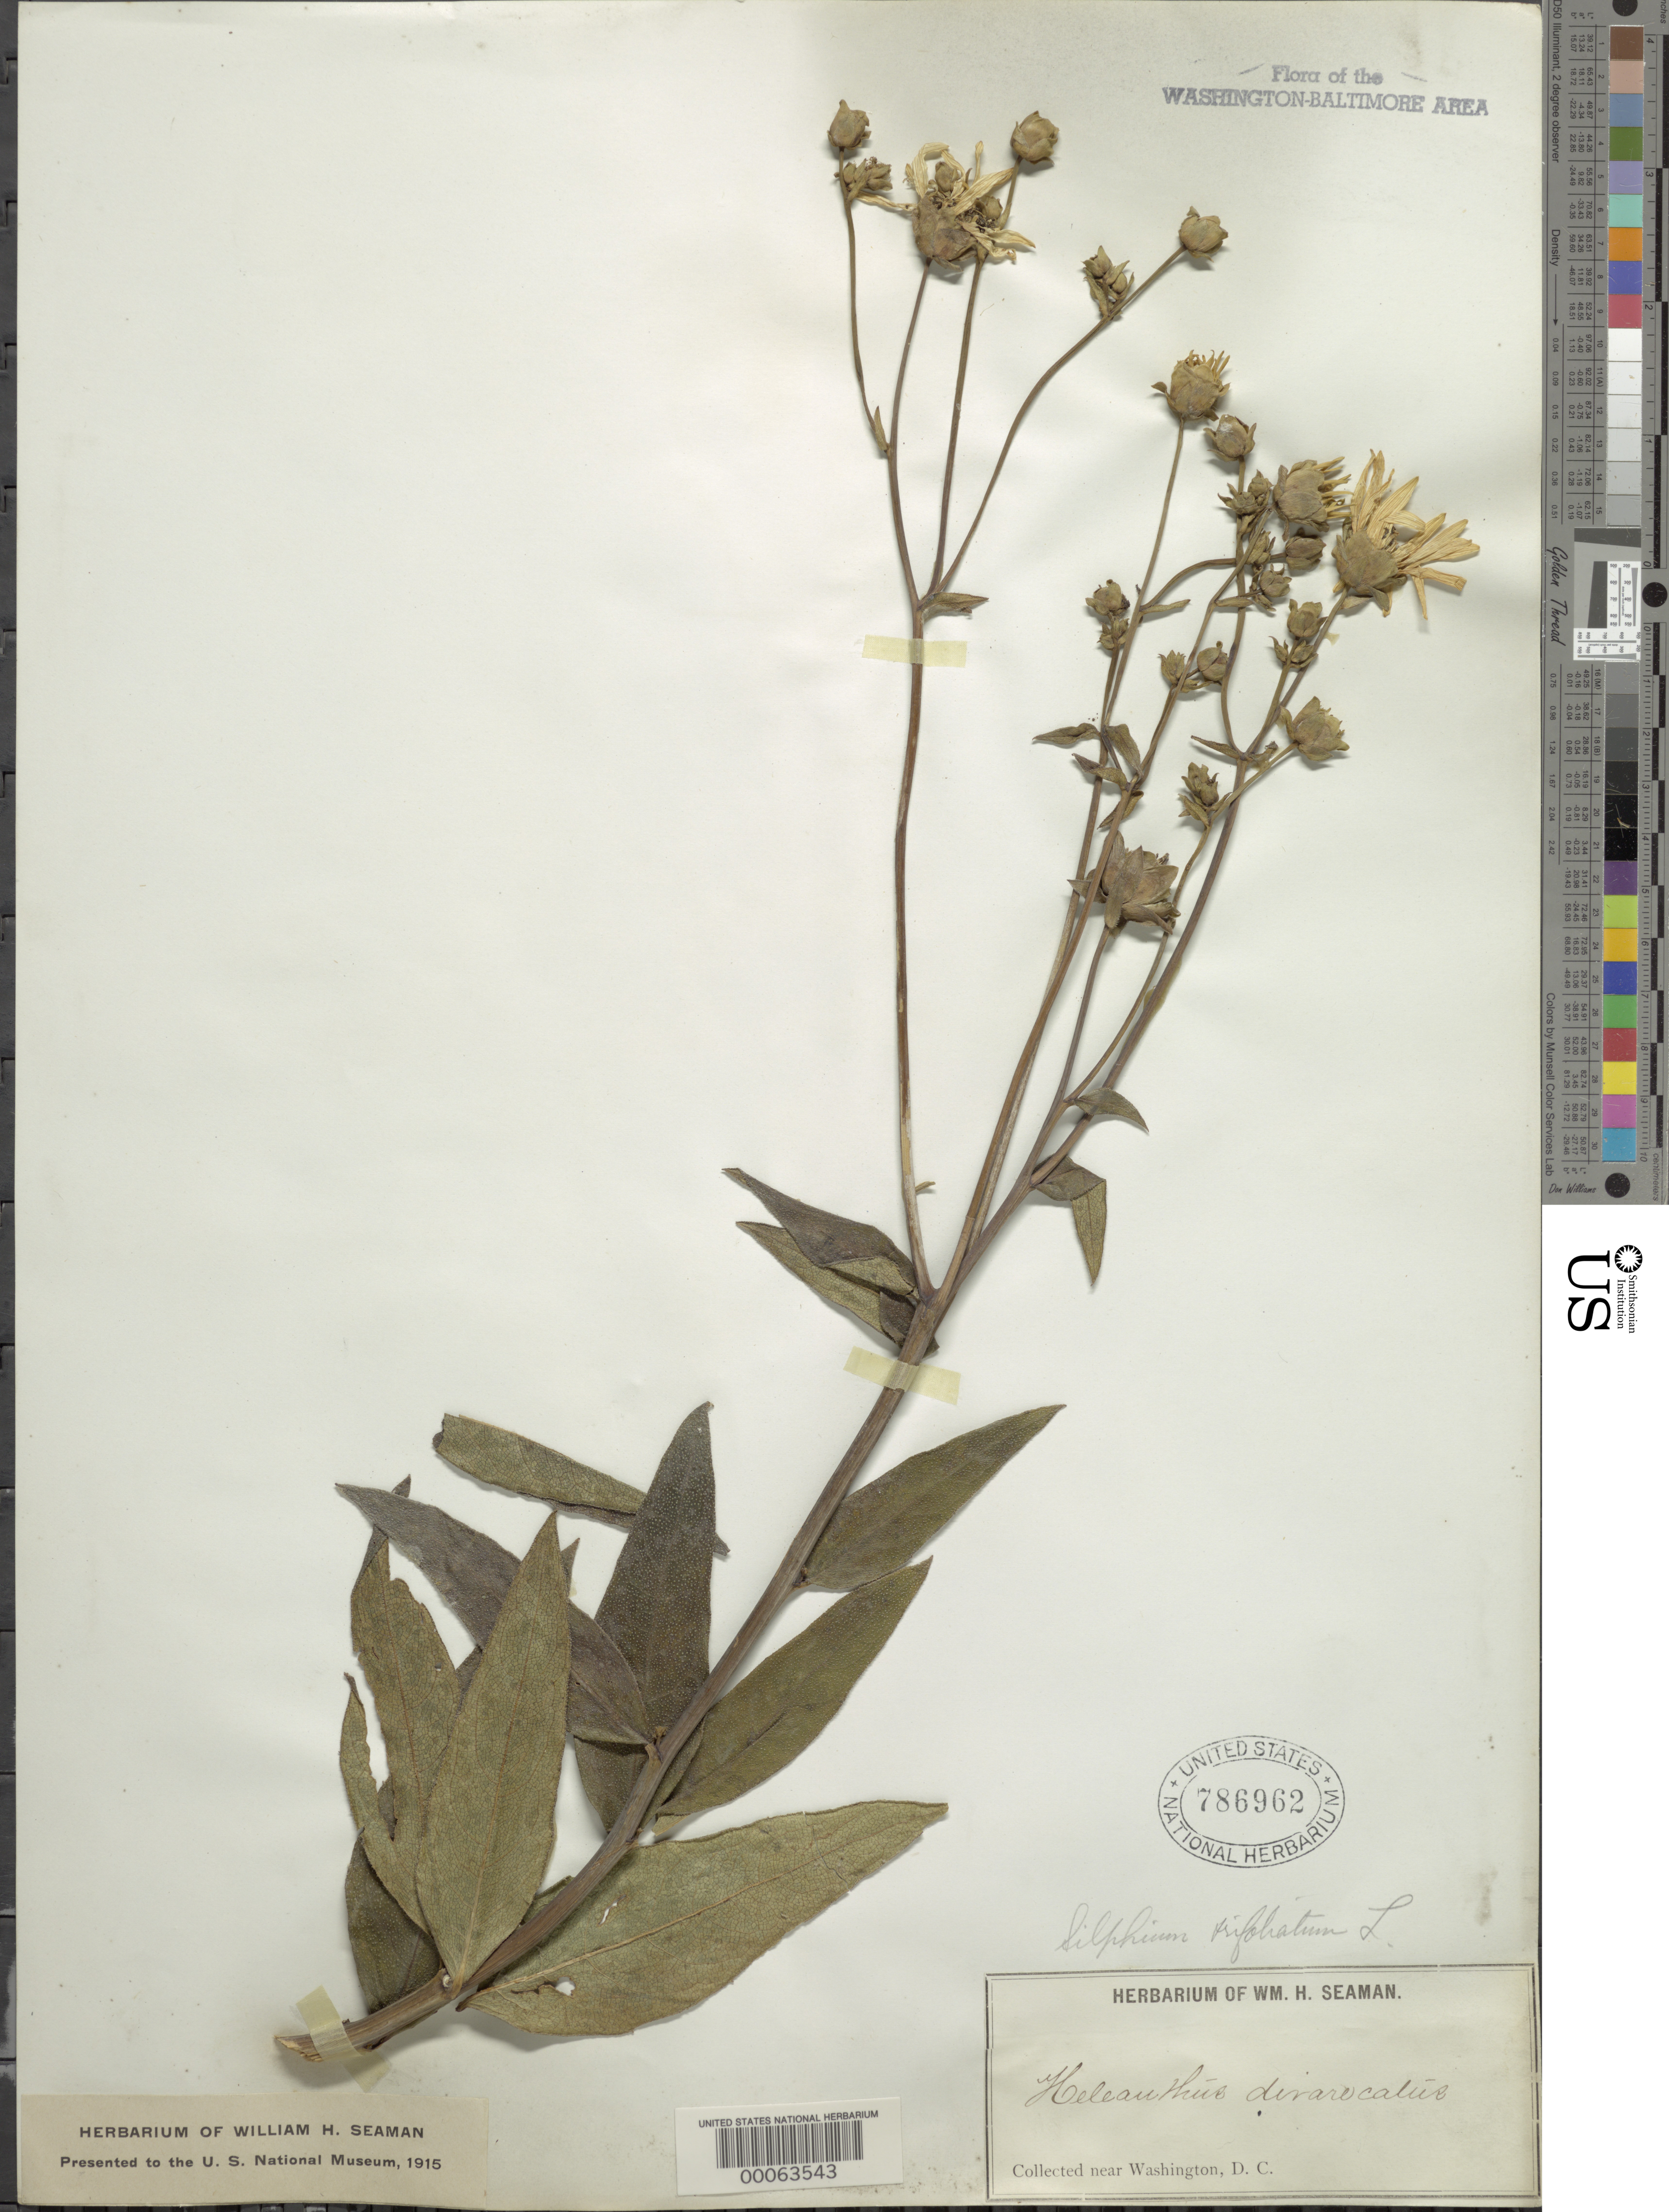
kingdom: Plantae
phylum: Tracheophyta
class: Magnoliopsida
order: Asterales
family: Asteraceae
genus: Silphium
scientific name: Silphium asteriscus var. trifoliatum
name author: (L.) Clevinger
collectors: W. Seaman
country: United States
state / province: District of Columbia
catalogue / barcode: US 786962